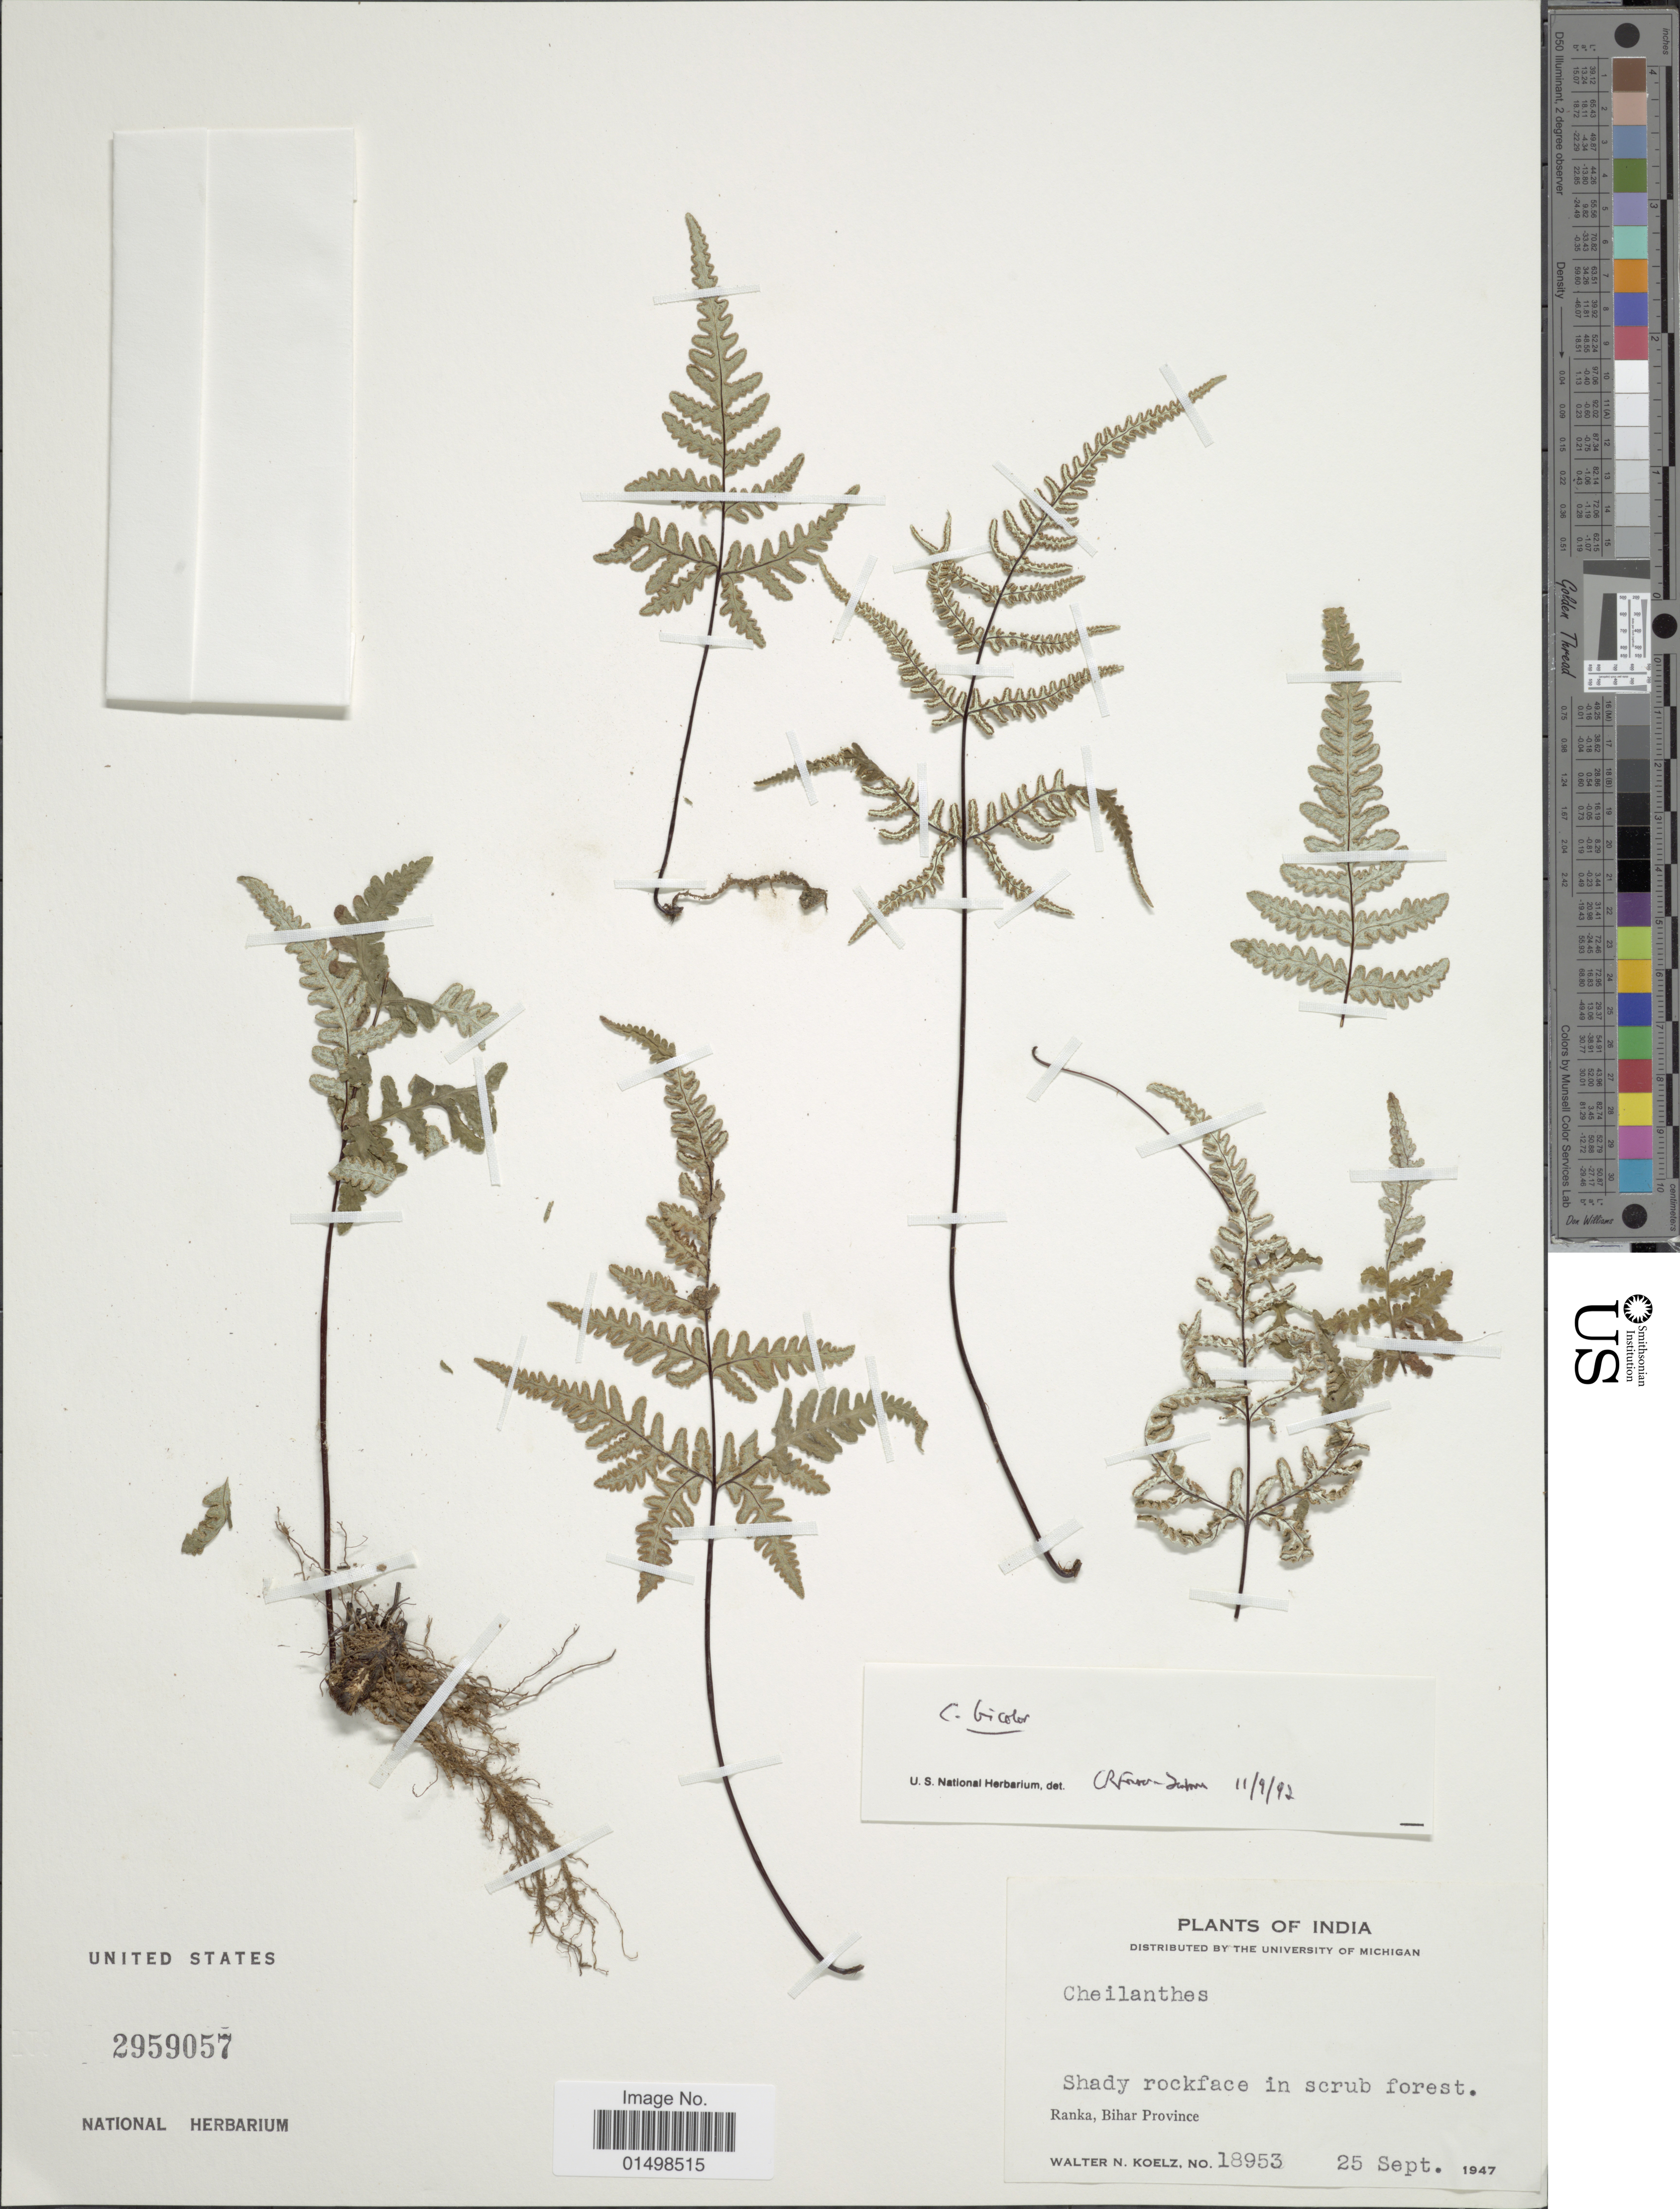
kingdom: Plantae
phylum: Tracheophyta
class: Polypodiopsida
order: Polypodiales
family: Pteridaceae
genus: Aleuritopteris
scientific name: Aleuritopteris farinosa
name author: (Forssk.) Fée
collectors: W. N. Koelz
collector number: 18953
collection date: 1947-09-25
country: India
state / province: Bihar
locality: Plants of India, Ranka, Bihar Province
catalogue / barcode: US 2959057